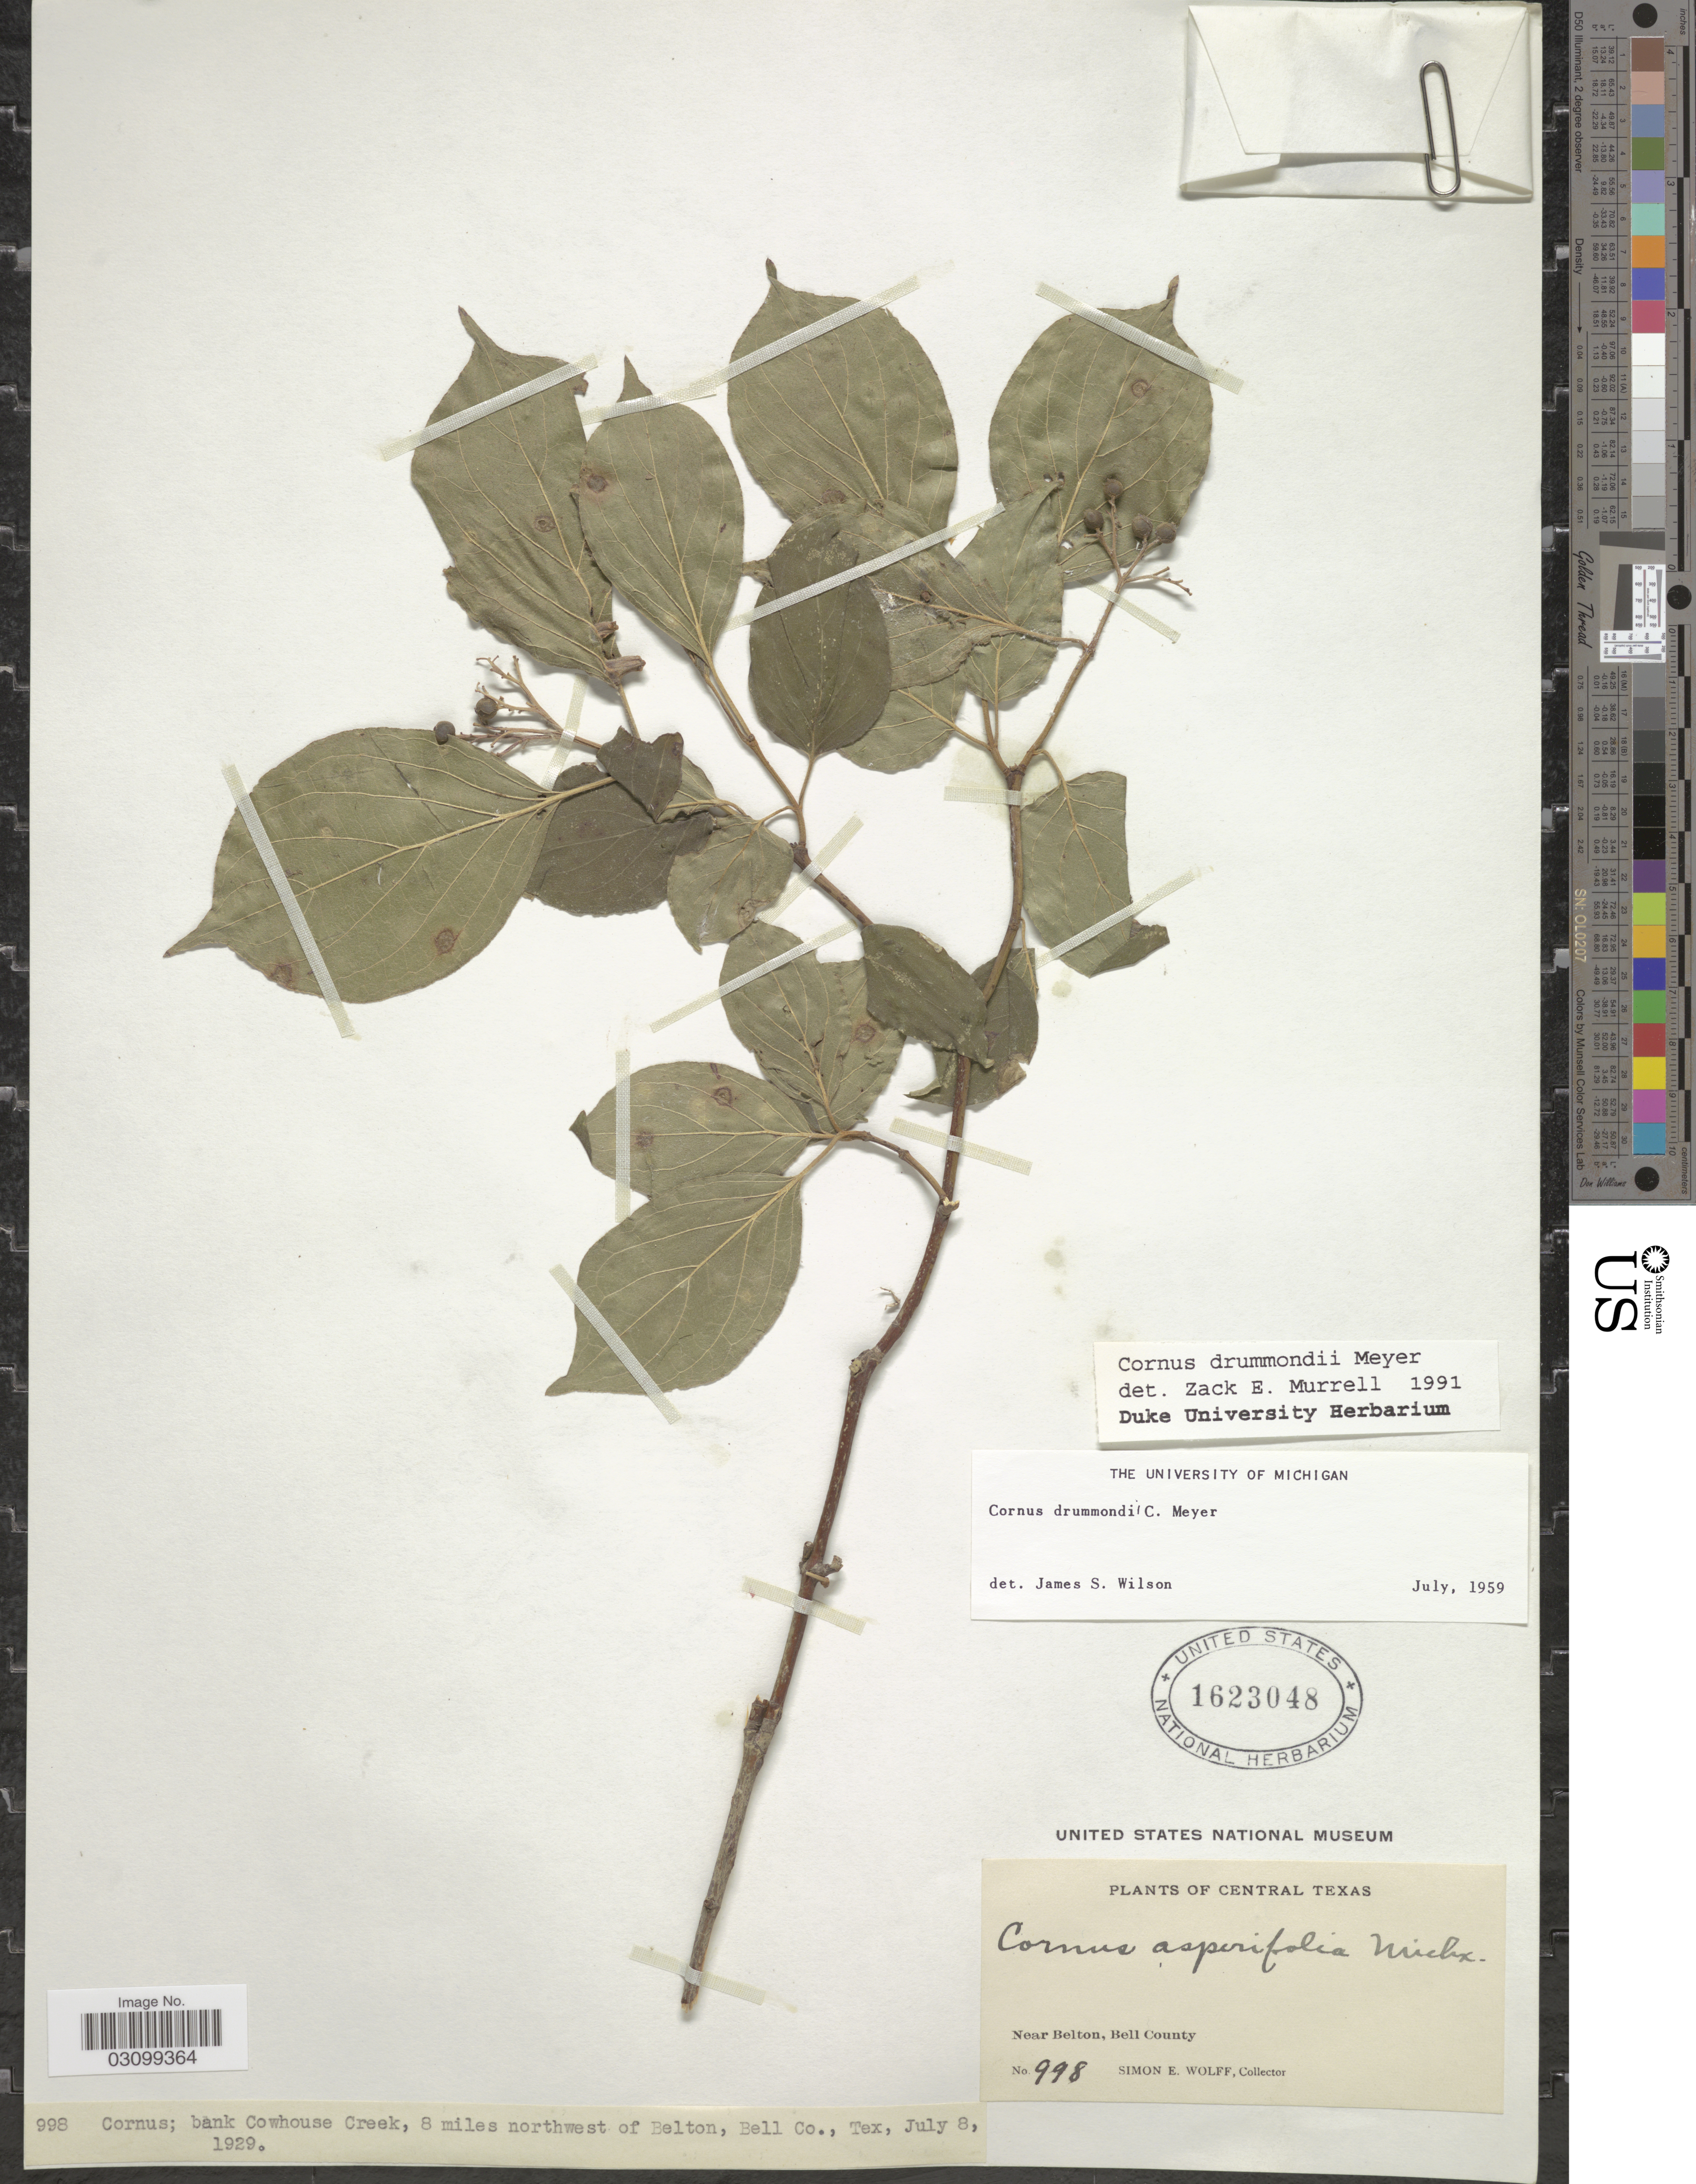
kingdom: Plantae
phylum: Tracheophyta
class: Magnoliopsida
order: Cornales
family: Cornaceae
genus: Cornus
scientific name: Cornus drummondii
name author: C.A. Mey.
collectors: S. E. Wolff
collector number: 998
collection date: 1929-07-08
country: United States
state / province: Texas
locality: Central Texas. Near Belton, Bell County. Bank Cowhouse Creek, 8 miles northwest of Belton, Bell Co.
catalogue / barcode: US 1623048